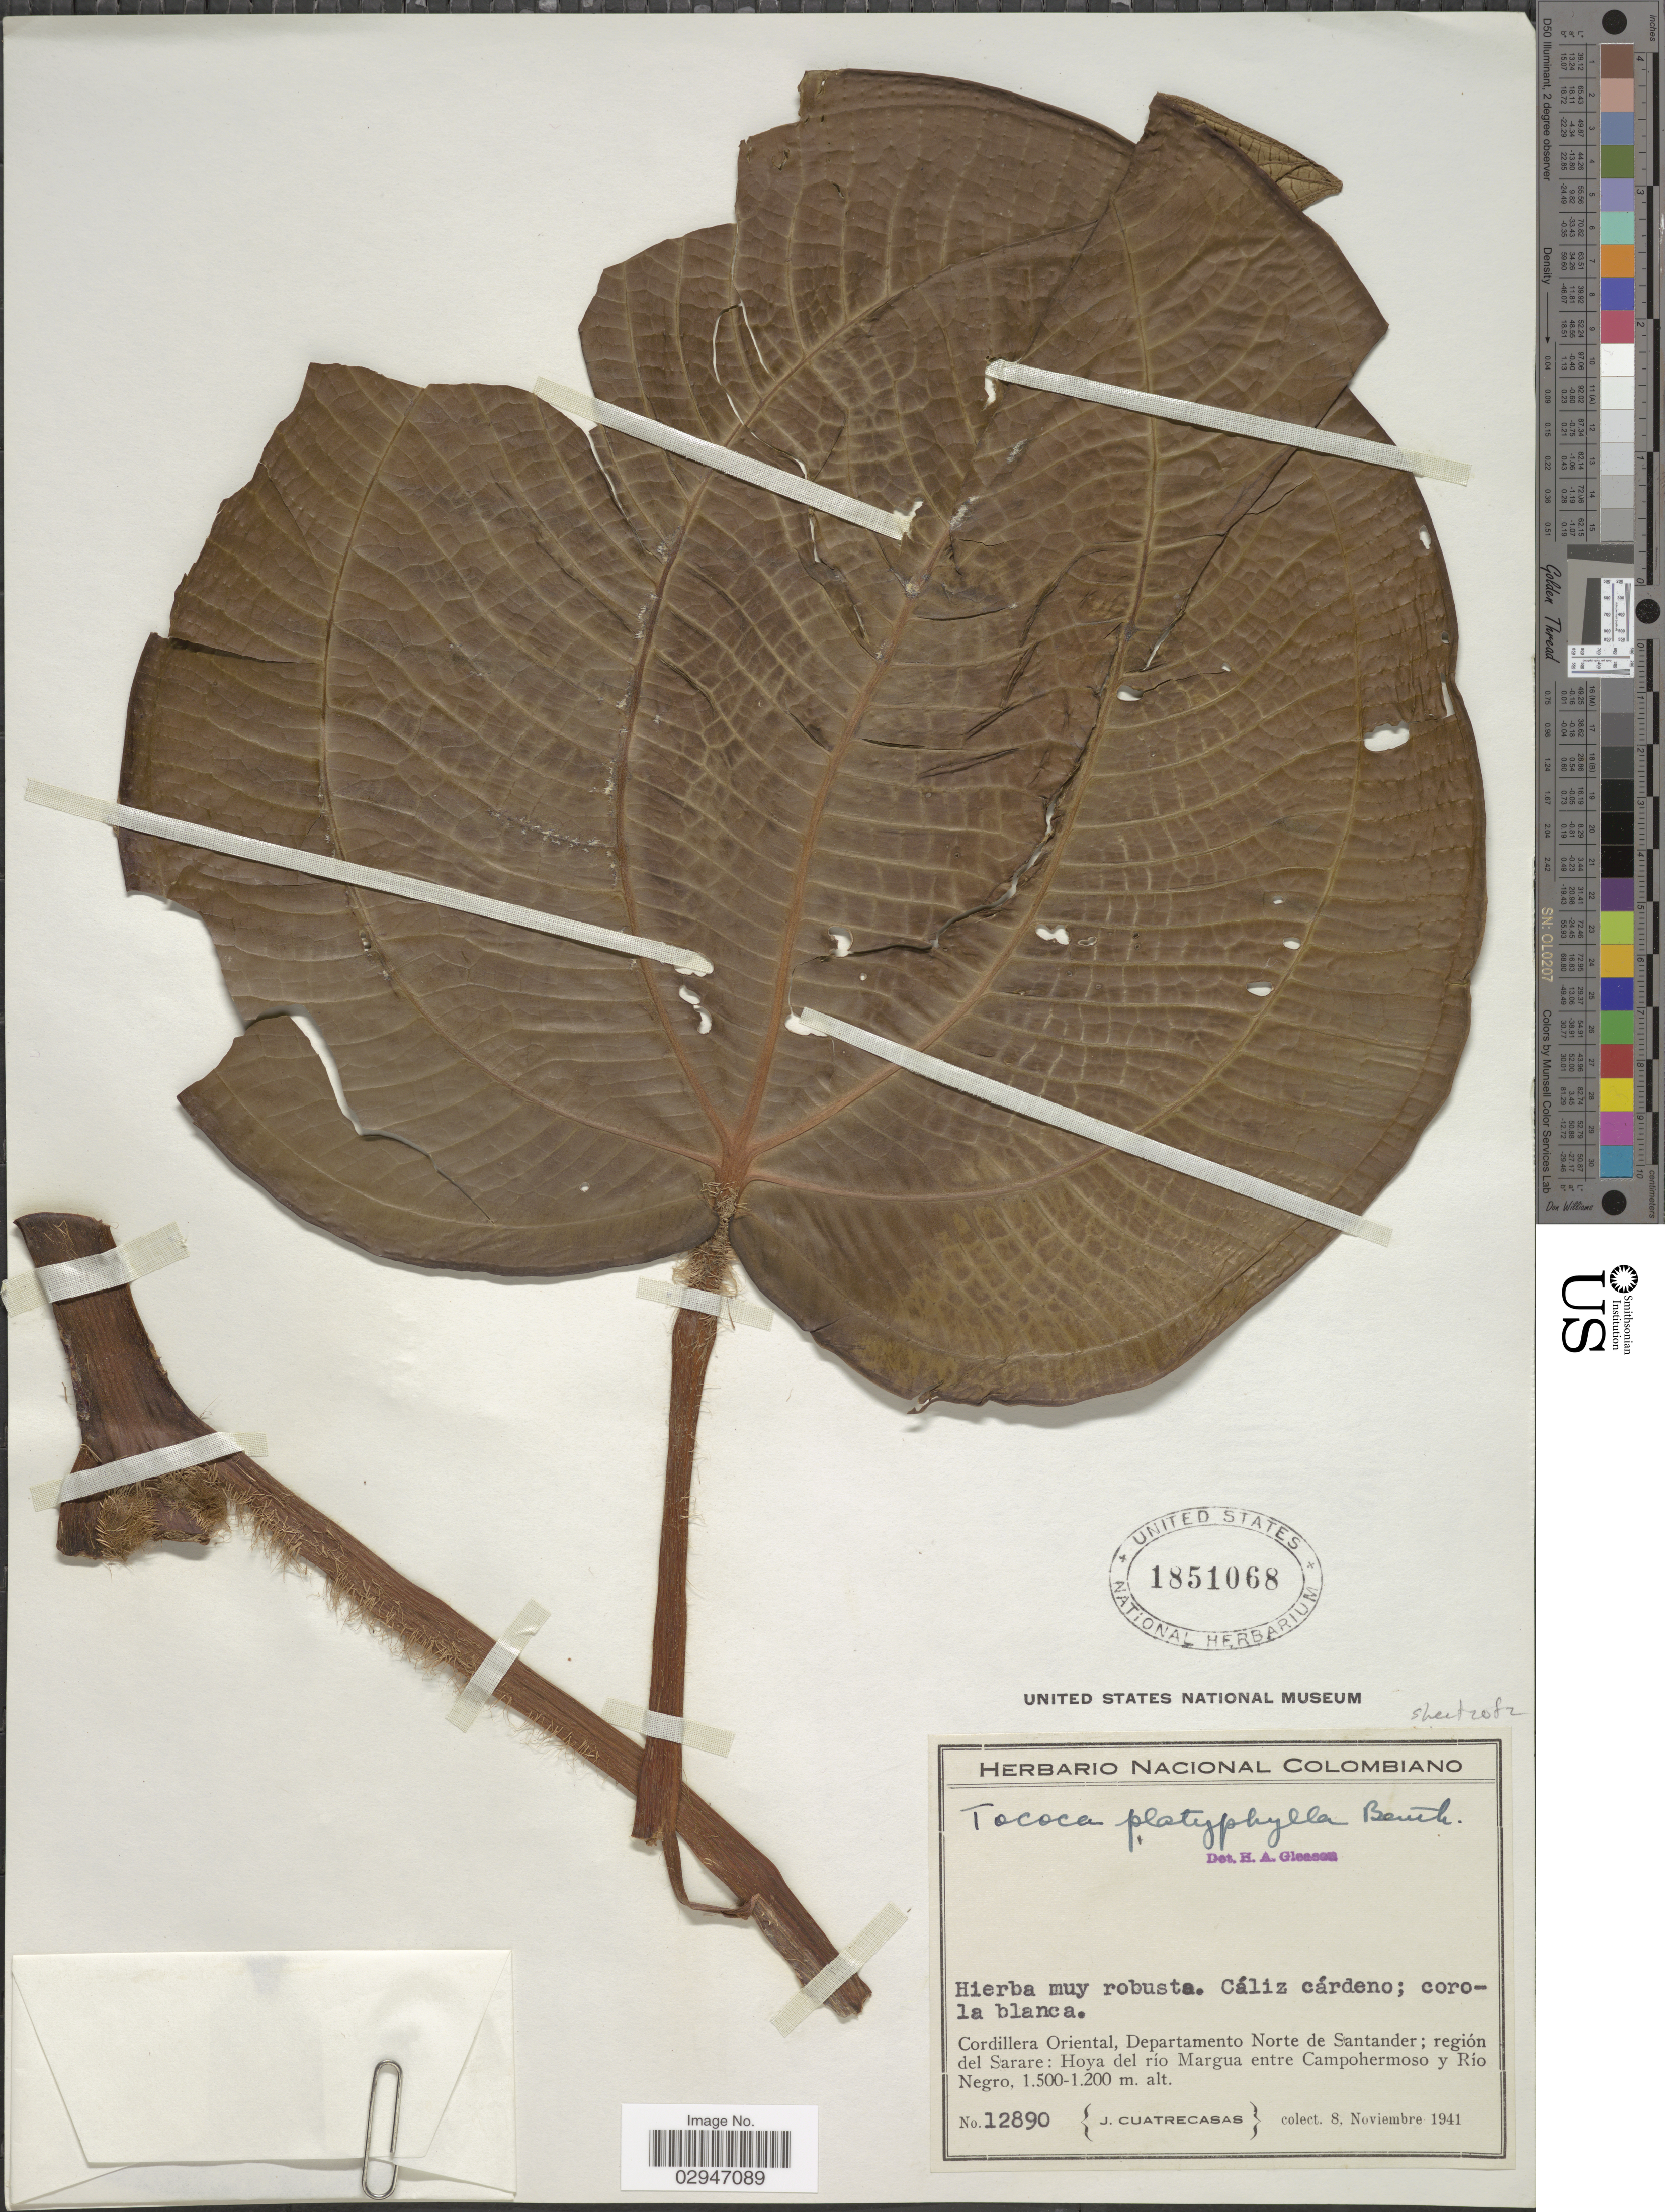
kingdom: Plantae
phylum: Tracheophyta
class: Magnoliopsida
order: Myrtales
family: Melastomataceae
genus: Tococa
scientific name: Tococa platyphylla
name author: Benth.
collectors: J. Cuatrecasas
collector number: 12890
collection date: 1941-11-08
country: Colombia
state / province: Norte de Santander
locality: Cordillera Oriental, Departamento Norte de Santander; región del Sarare: Hoya del río Margua entre Campohermoso y Río Negro.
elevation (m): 1200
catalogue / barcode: US 1851068